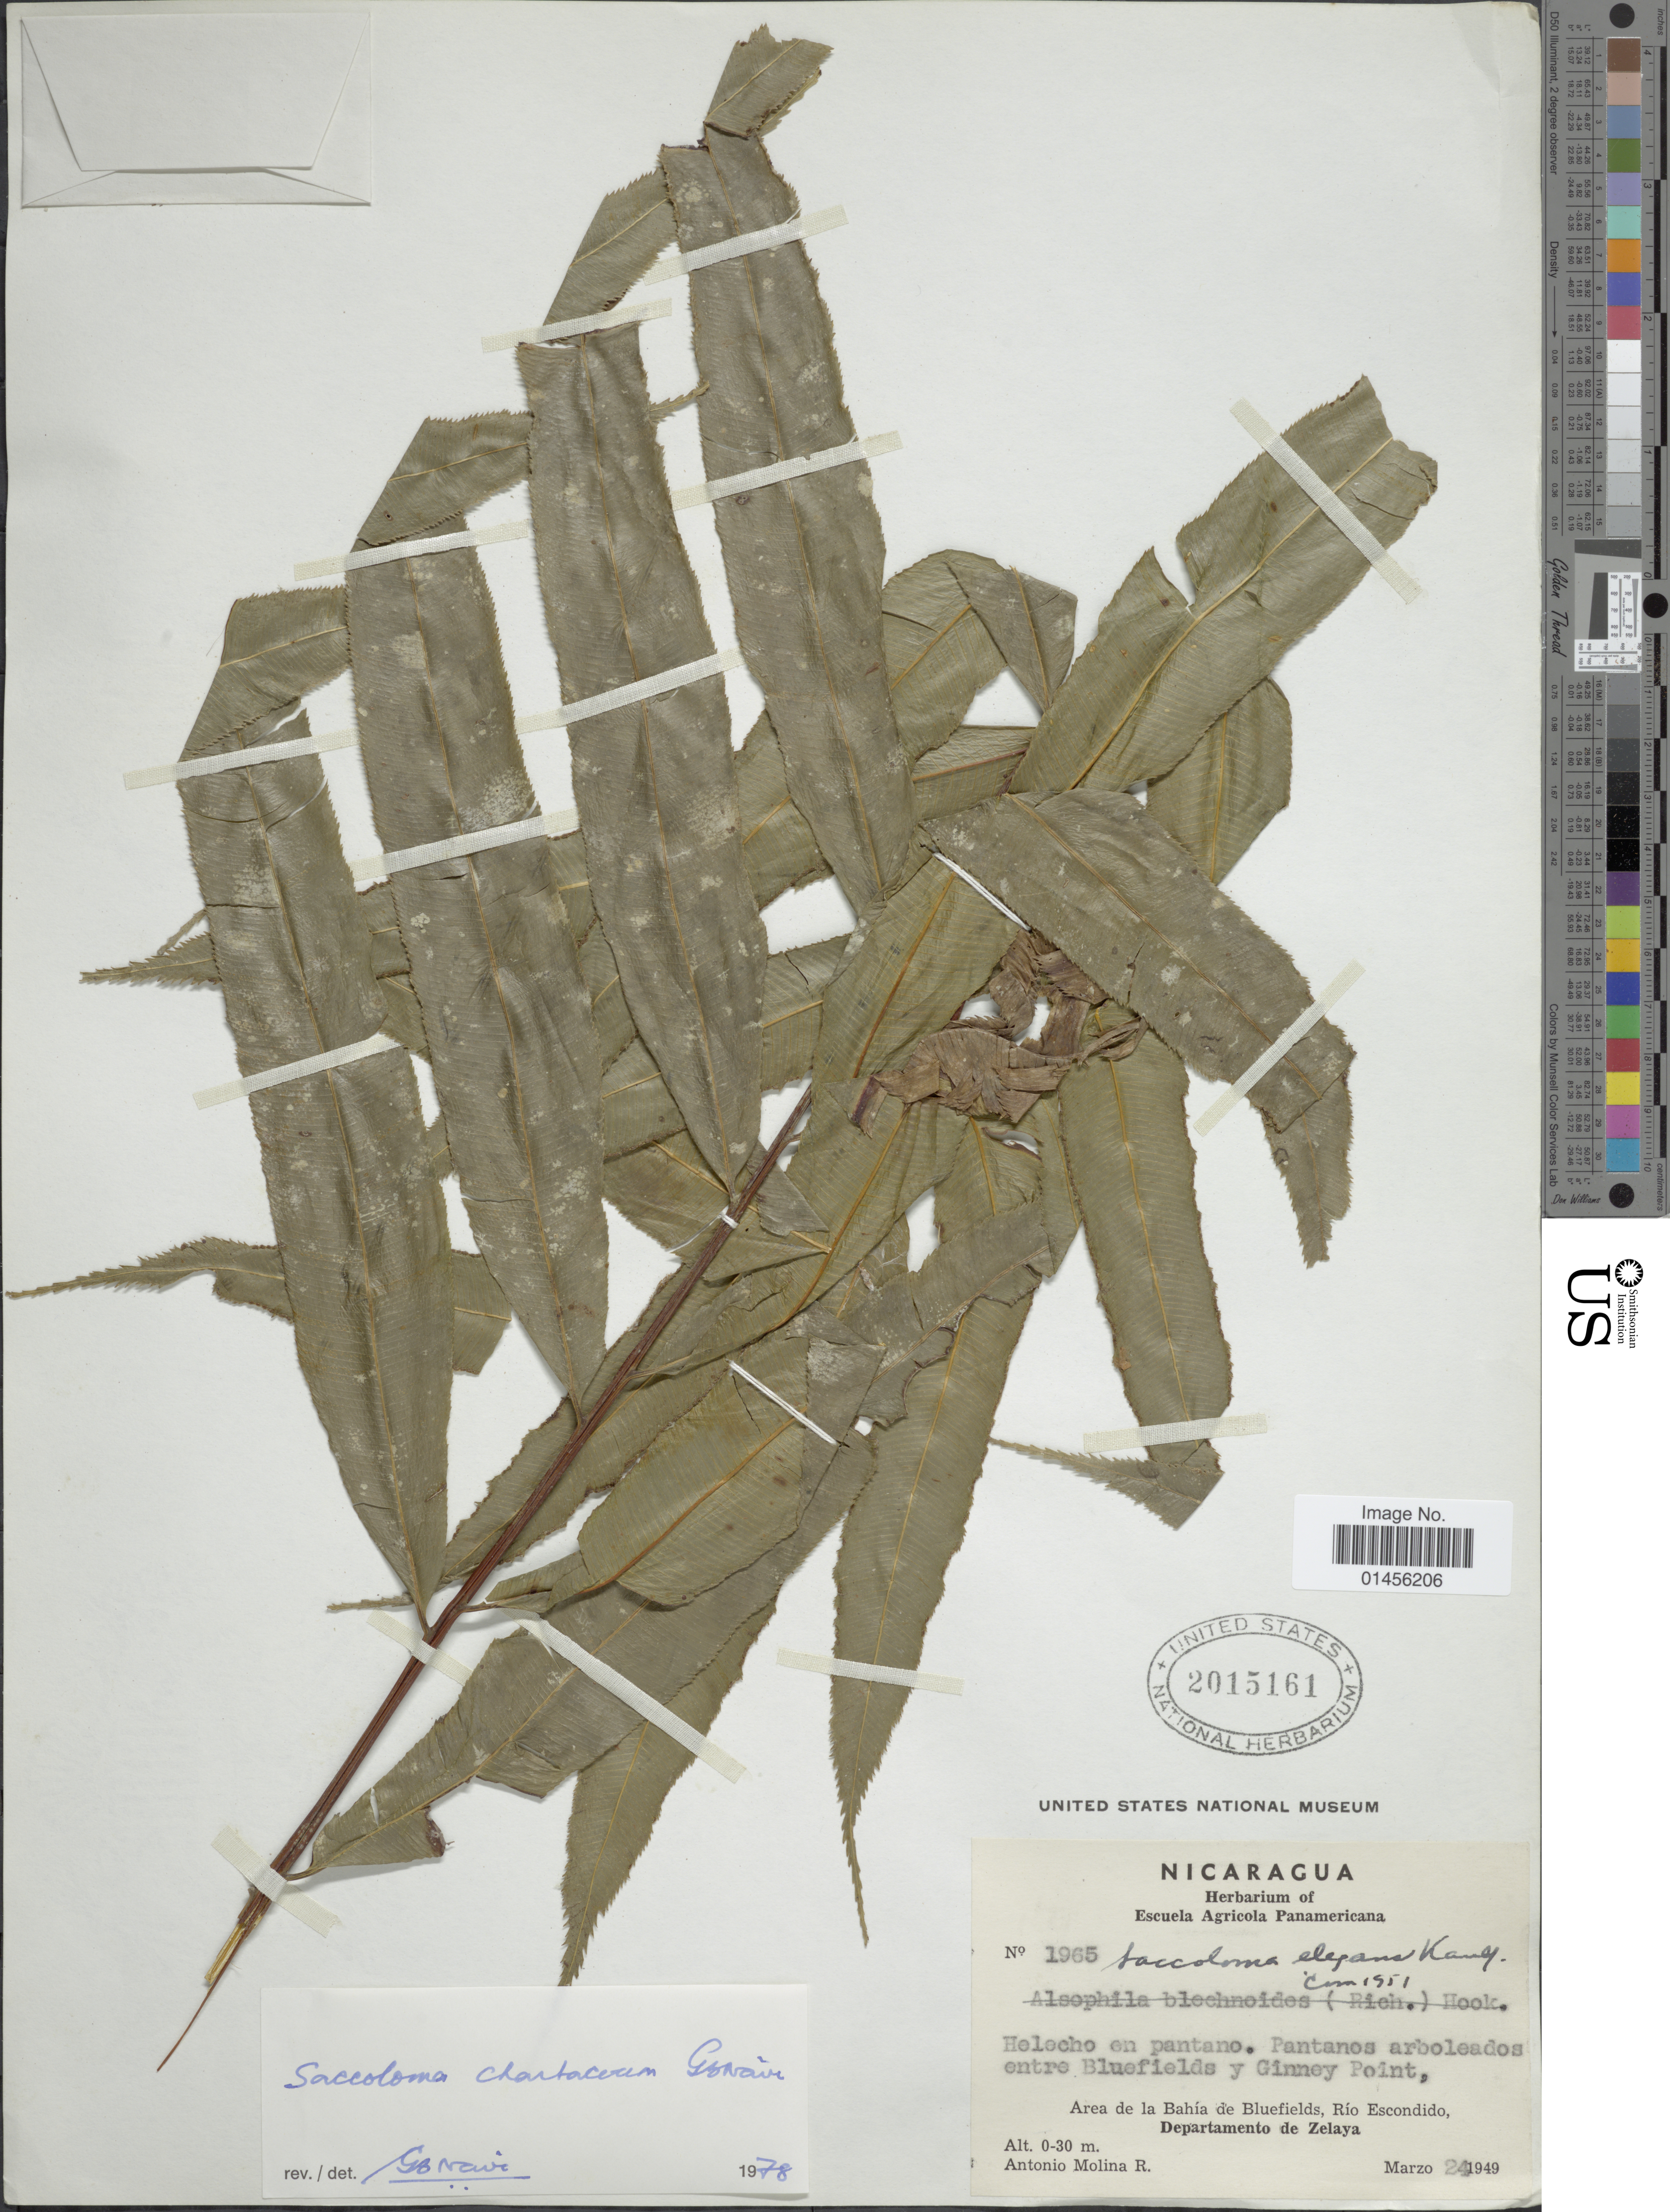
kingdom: Plantae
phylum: Tracheophyta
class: Polypodiopsida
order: Polypodiales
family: Saccolomataceae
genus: Saccoloma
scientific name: Saccoloma elegans subsp. chartaceum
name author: Cremers & K.U. Kramer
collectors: A. Molina R.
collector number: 1965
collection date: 1949-03-24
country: Nicaragua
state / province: Atlantico Norte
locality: Pantanos arboleados entre Bluefields y Ginney Point, Area de la Bahía de Bluefields, Río Escondido, Departamento de Zelaya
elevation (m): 0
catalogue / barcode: US 2015161